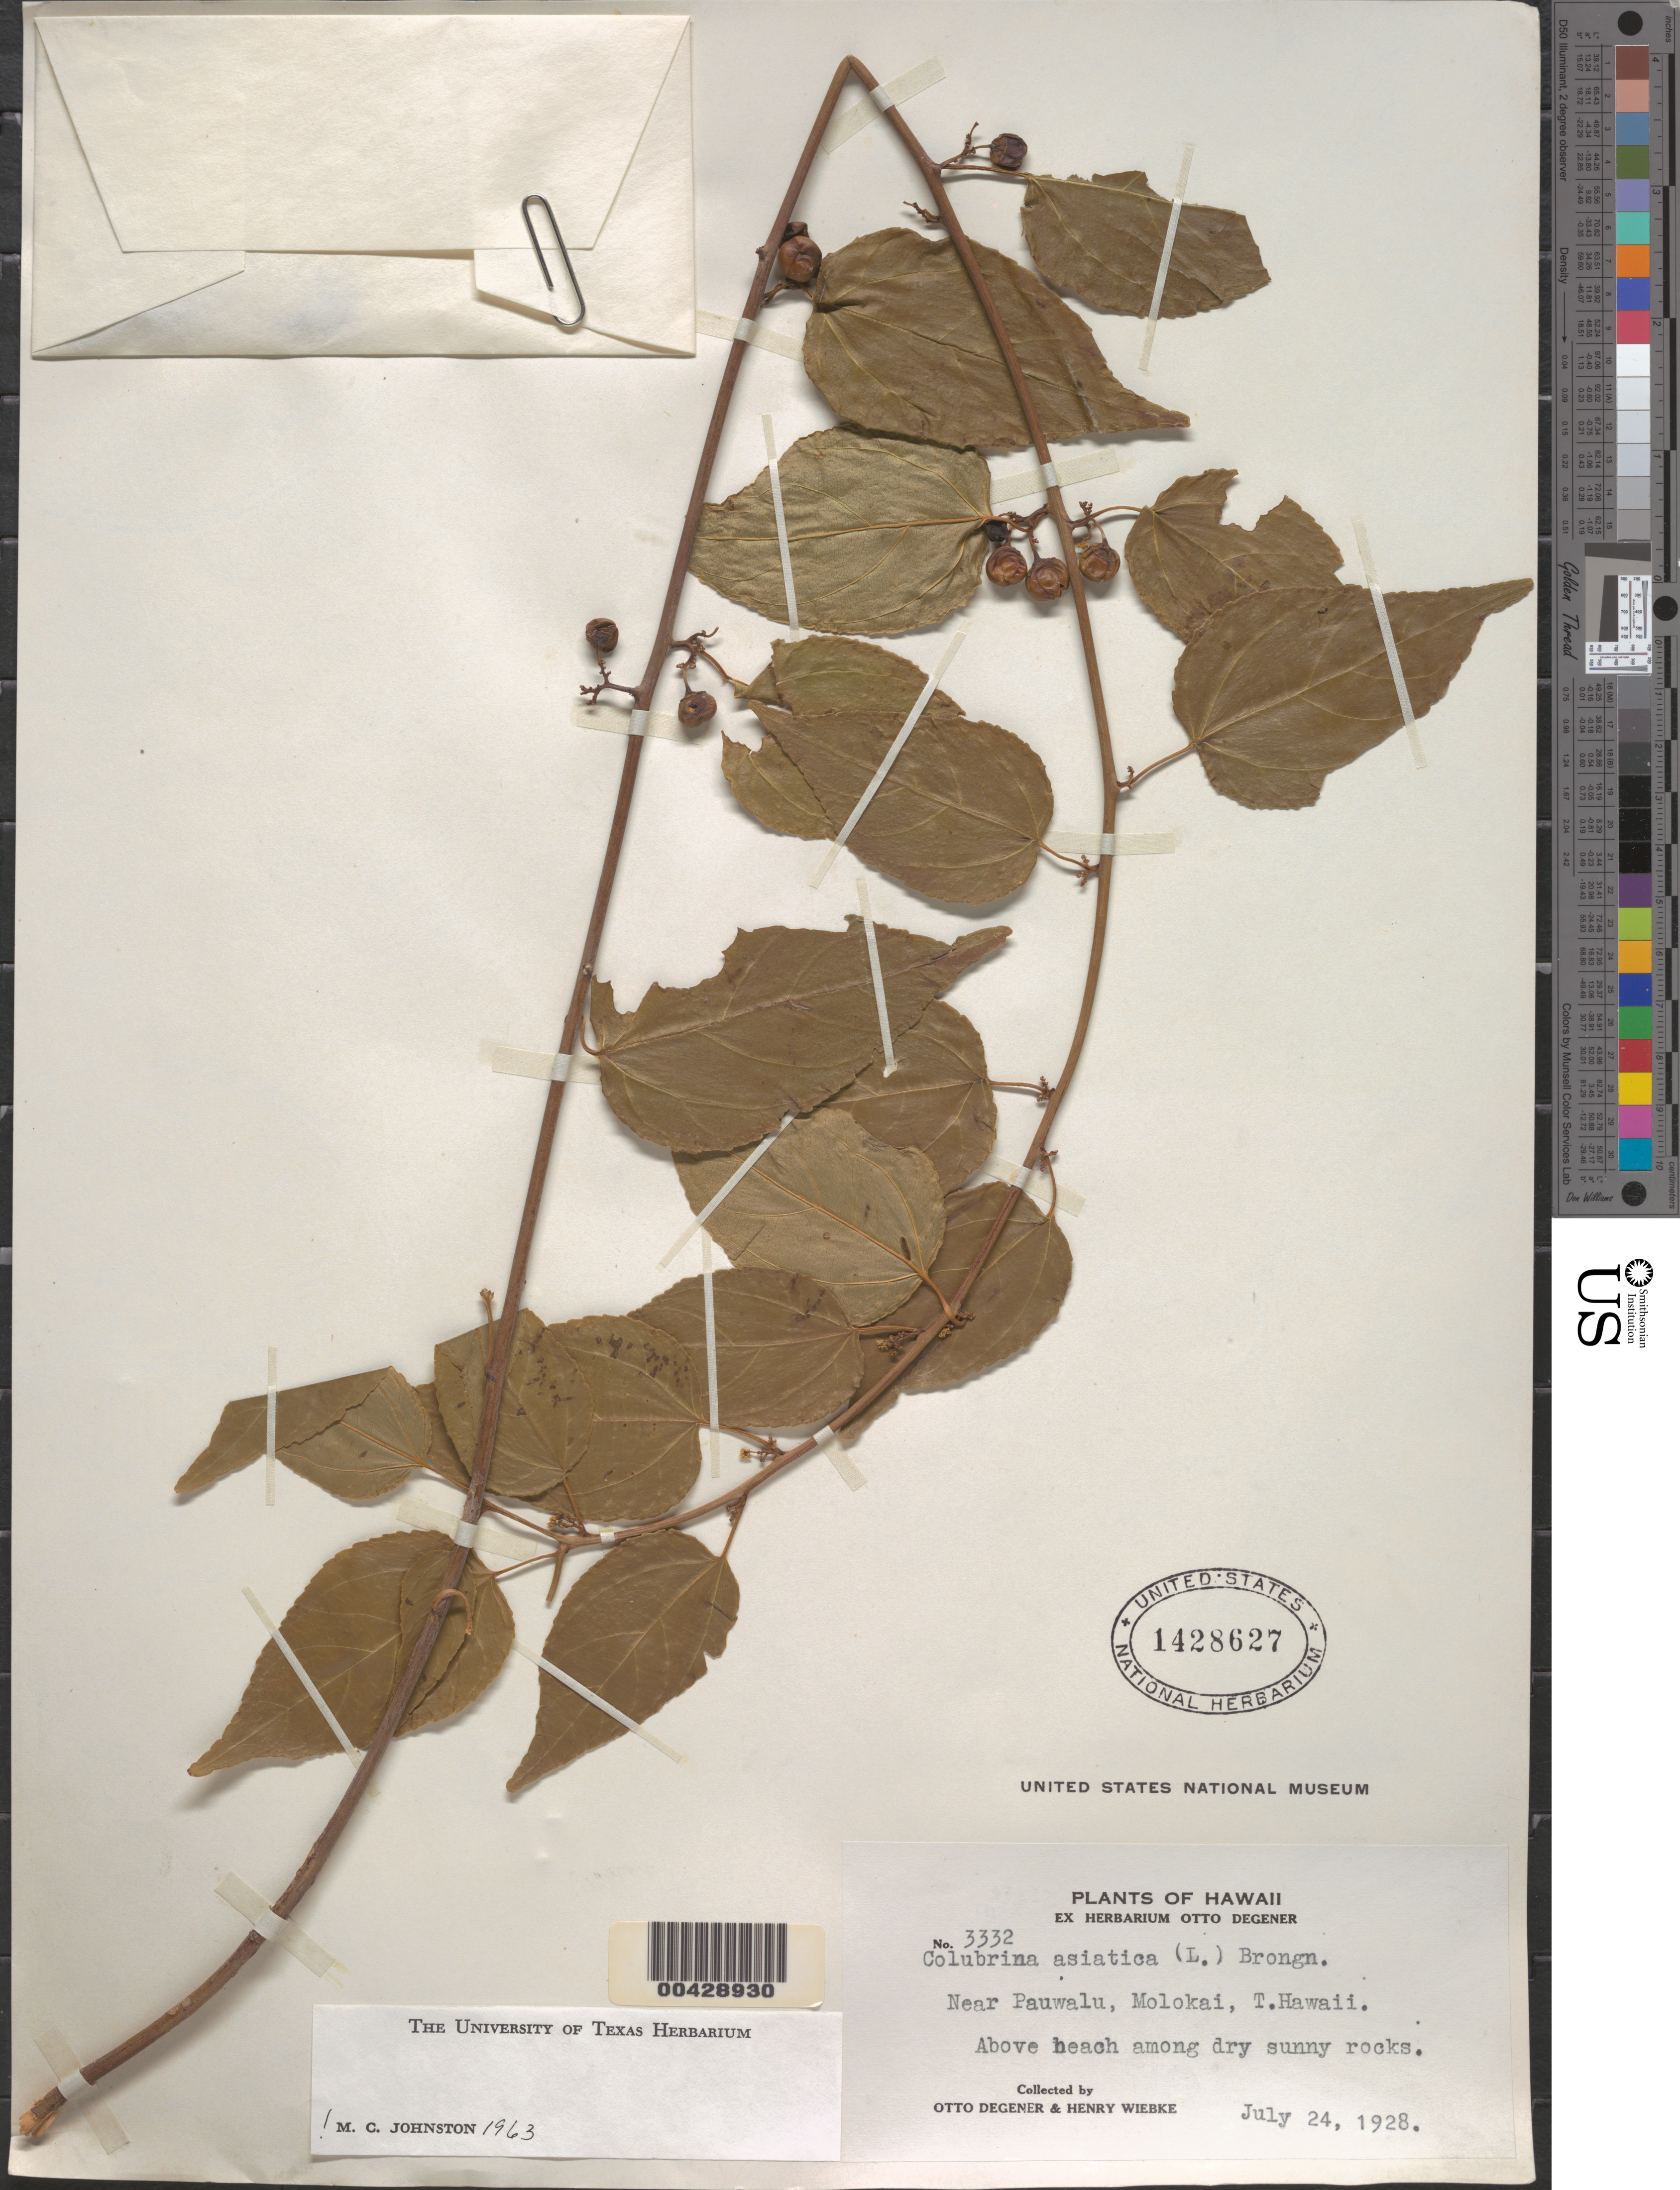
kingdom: Plantae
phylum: Tracheophyta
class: Magnoliopsida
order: Rosales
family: Rhamnaceae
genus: Colubrina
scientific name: Colubrina asiatica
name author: (L.) Brongn.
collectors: O. Degener & H. Wiebke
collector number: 3332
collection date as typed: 24 Jul 1928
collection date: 1928-07-24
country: United States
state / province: Hawaii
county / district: Maui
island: Moloka'i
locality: Near Pauwalu.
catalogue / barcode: US 1428627